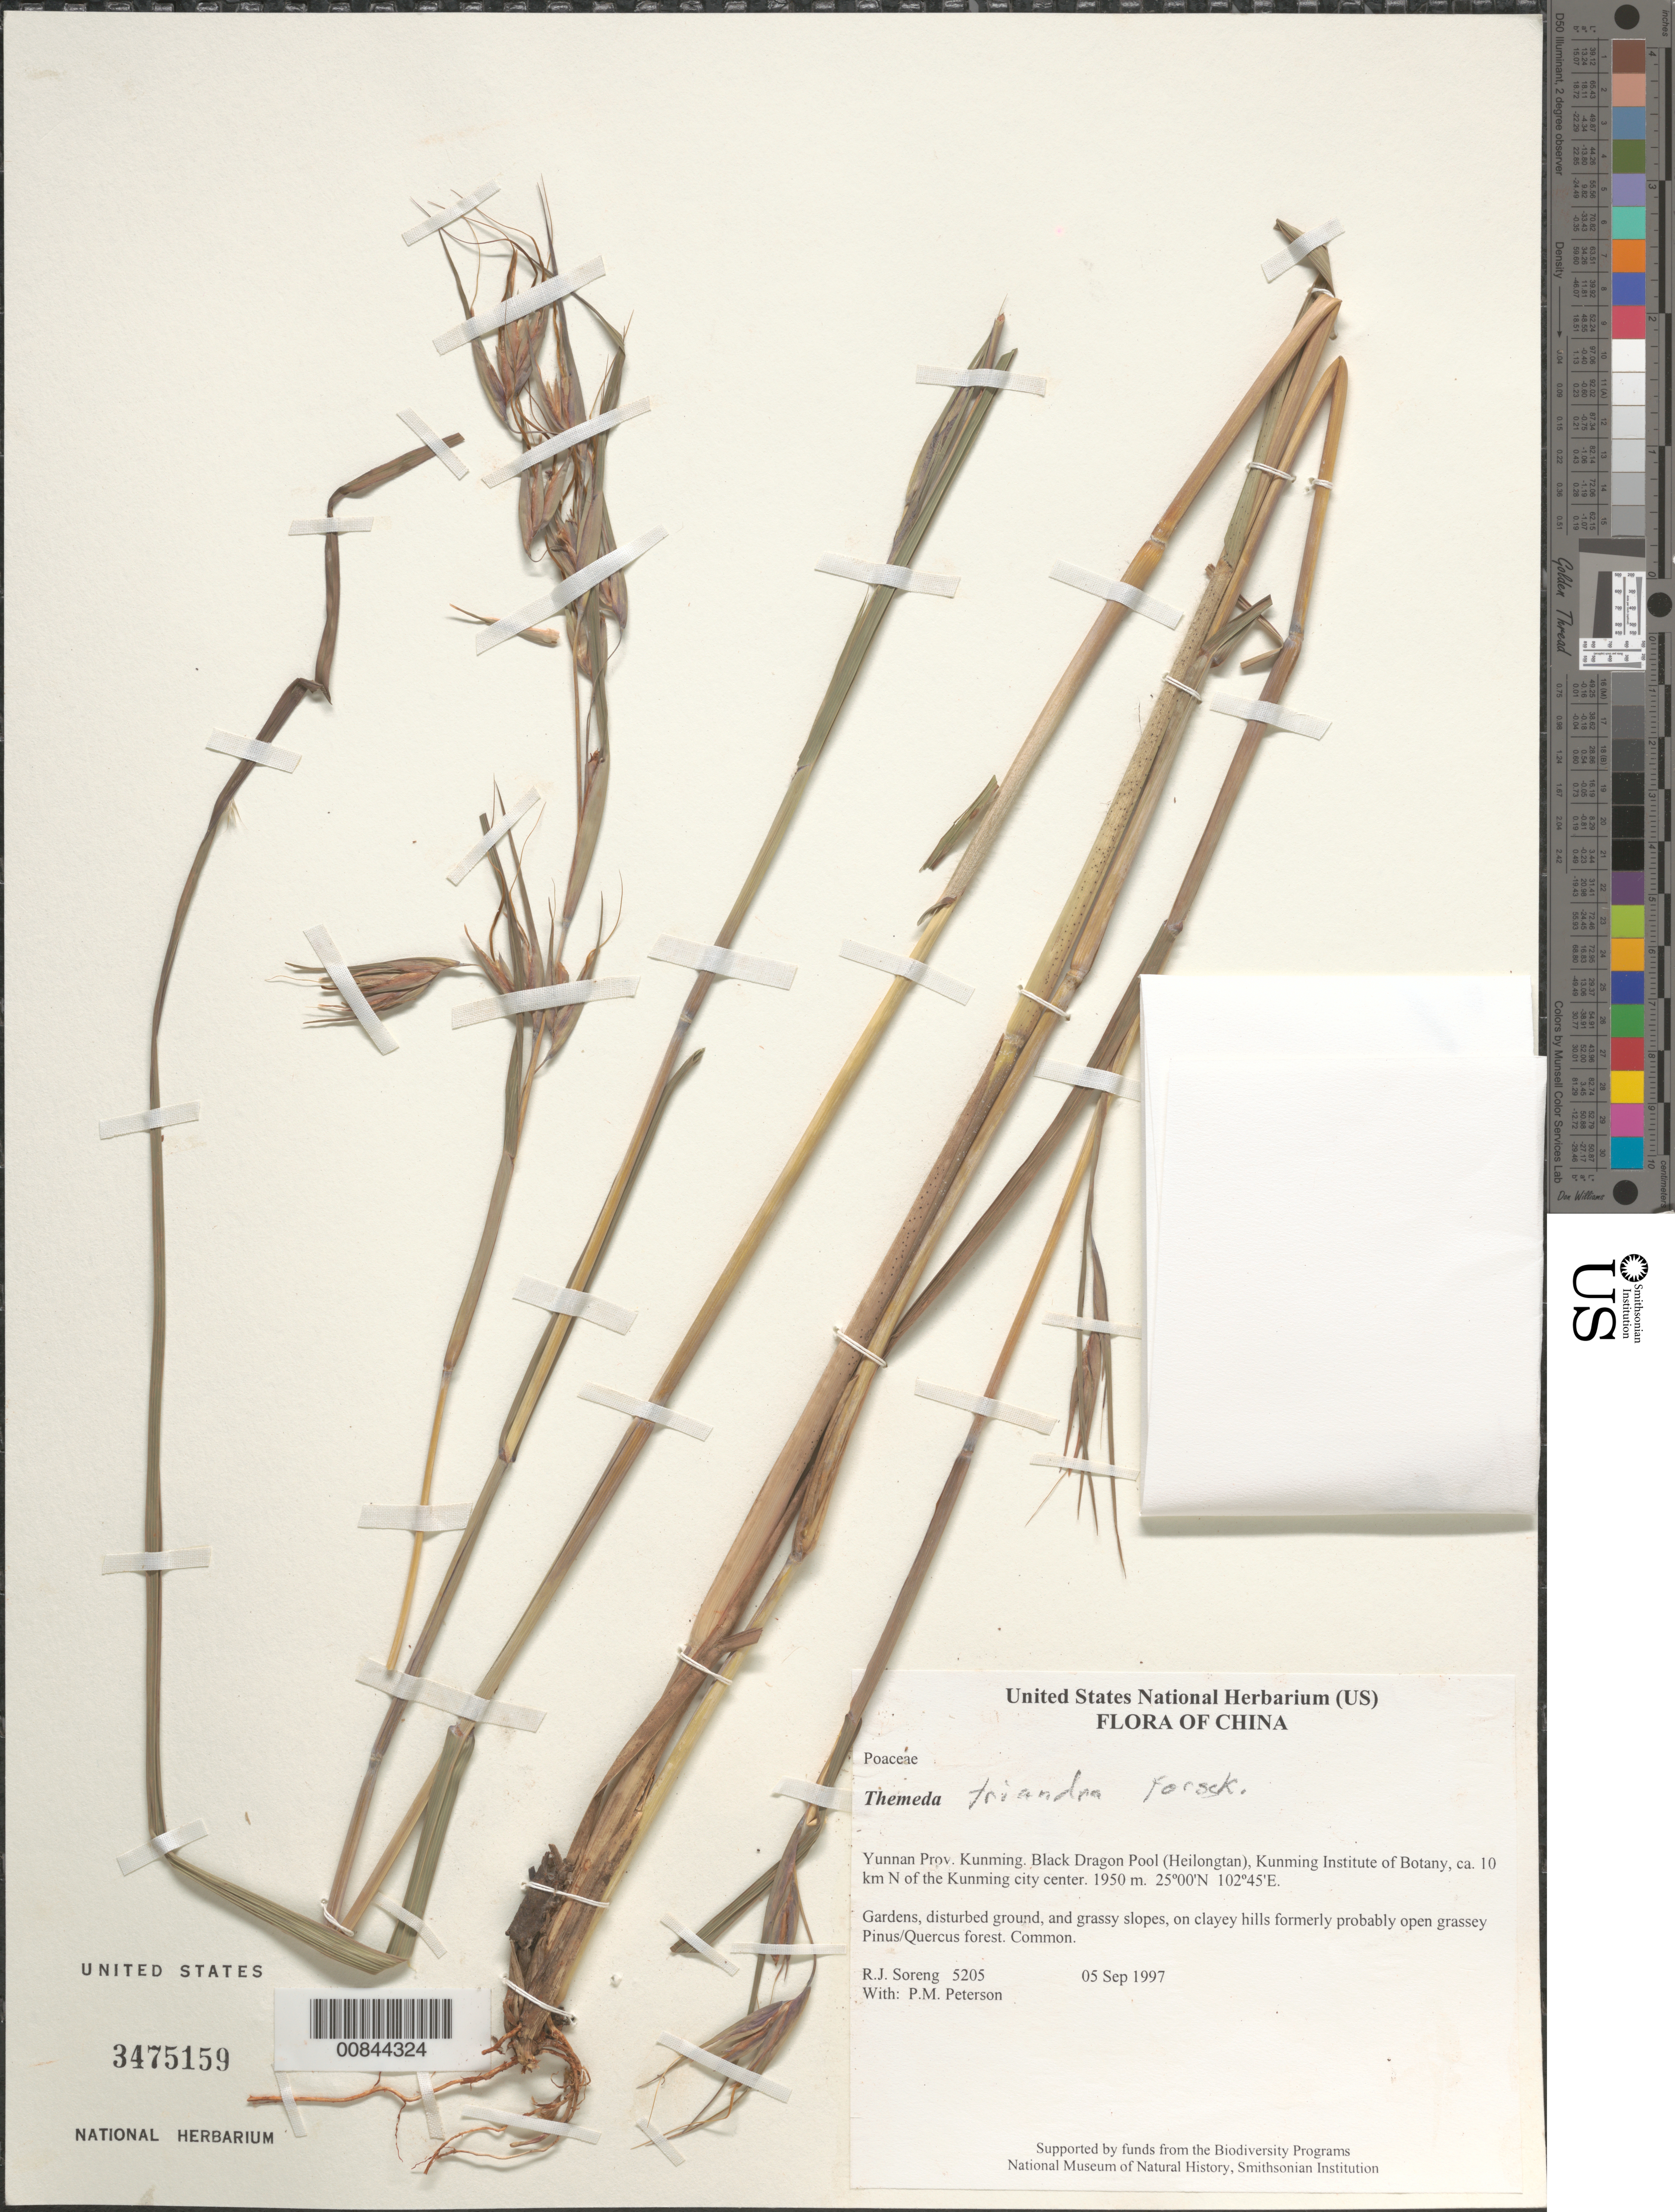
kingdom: Plantae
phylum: Tracheophyta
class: Liliopsida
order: Poales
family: Poaceae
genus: Themeda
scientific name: Themeda triandra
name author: Forssk.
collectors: R. J. Soreng & P. M. Peterson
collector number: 5205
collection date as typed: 05 Sep 1997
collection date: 1997-09-05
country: China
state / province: Yunnan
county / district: Kunming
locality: Black Dragon Pool (Heilongtan), Kunming Institute of Botany, ca. 10 km N of the Kunming city center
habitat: Gardens, disturbed ground, and grassy slopes, on clayey hills formerly probably open grassey Pinus/Quercus forest.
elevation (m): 1950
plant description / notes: KUN, PE, US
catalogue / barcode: US 3475159